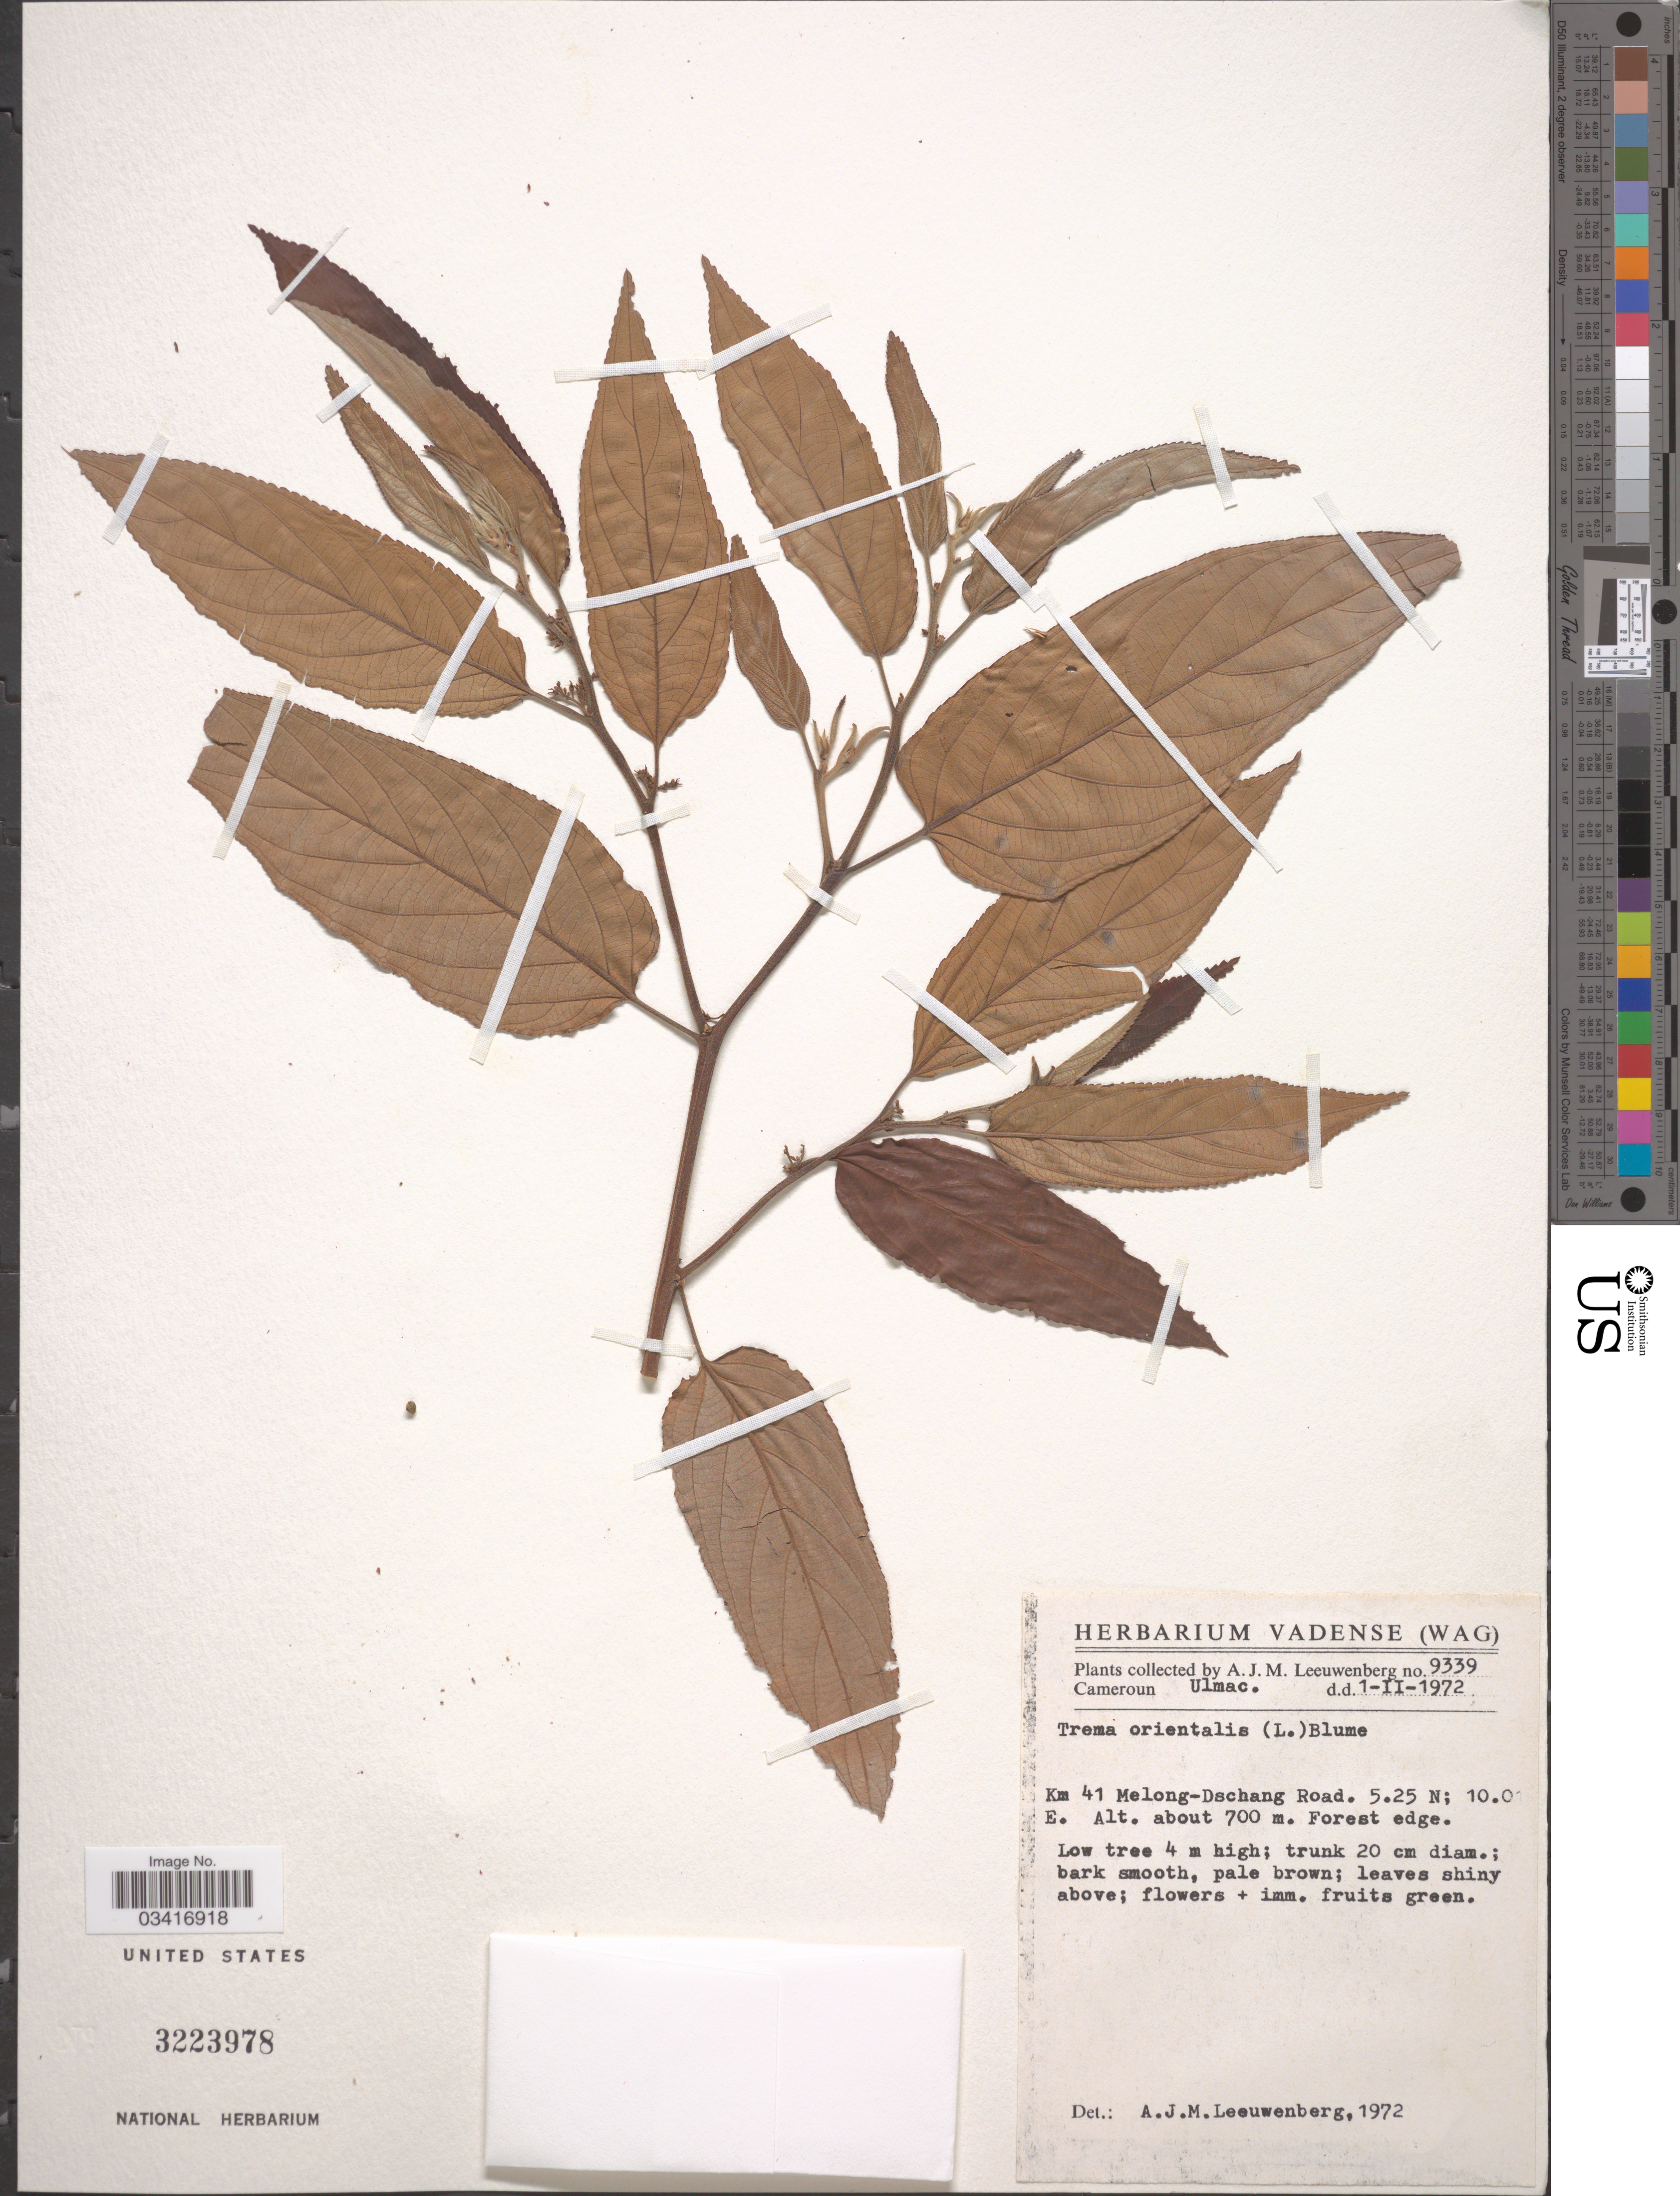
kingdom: Plantae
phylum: Tracheophyta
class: Magnoliopsida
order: Rosales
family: Cannabaceae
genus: Trema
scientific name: Trema orientale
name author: (L.) Blume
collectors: A. J. M. Leeuwenberg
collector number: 9339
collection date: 1972-02-01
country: Cameroon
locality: Km 41 Melong-Dschang Road.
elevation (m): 700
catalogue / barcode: US 3223978